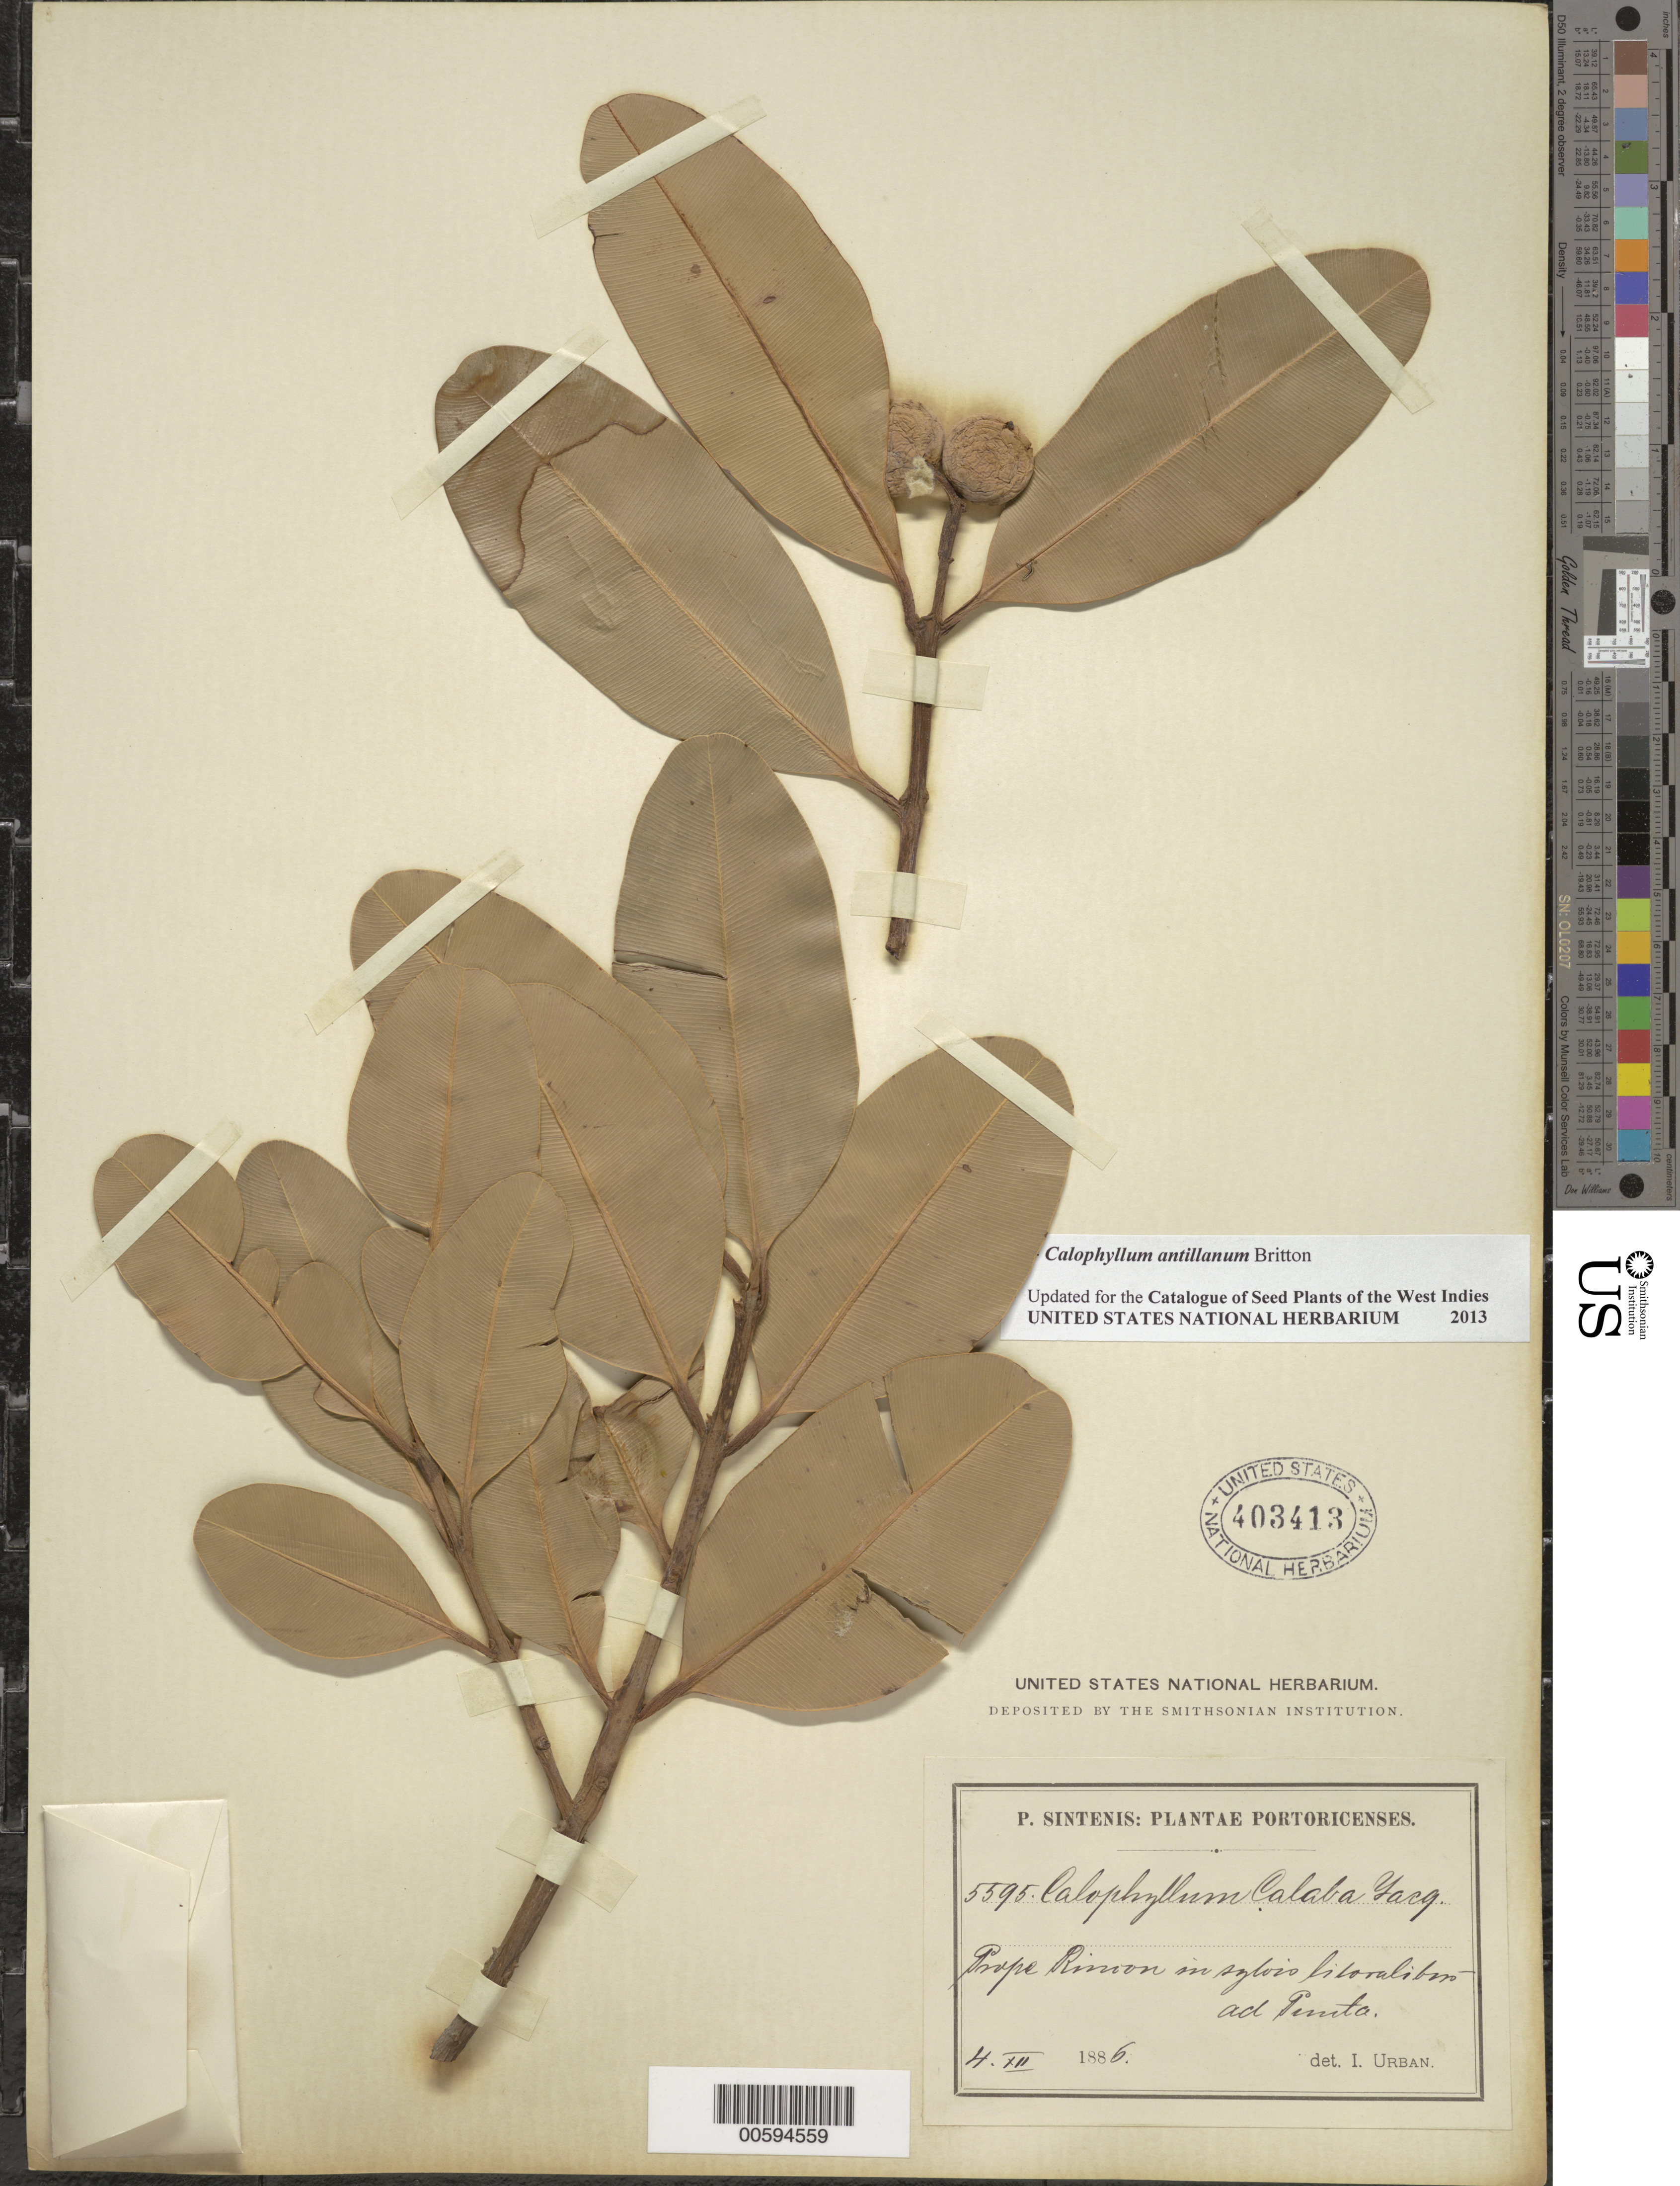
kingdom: Plantae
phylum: Tracheophyta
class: Magnoliopsida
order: Malpighiales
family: Calophyllaceae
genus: Calophyllum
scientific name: Calophyllum antillanum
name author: Britton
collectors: P. Sintenis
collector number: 5595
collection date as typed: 04 Dec 1886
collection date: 1886-12-04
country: Puerto Rico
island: Greater Antilles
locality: Prope Pinion in sylvis litoralibus ad Punta.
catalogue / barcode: US 403413